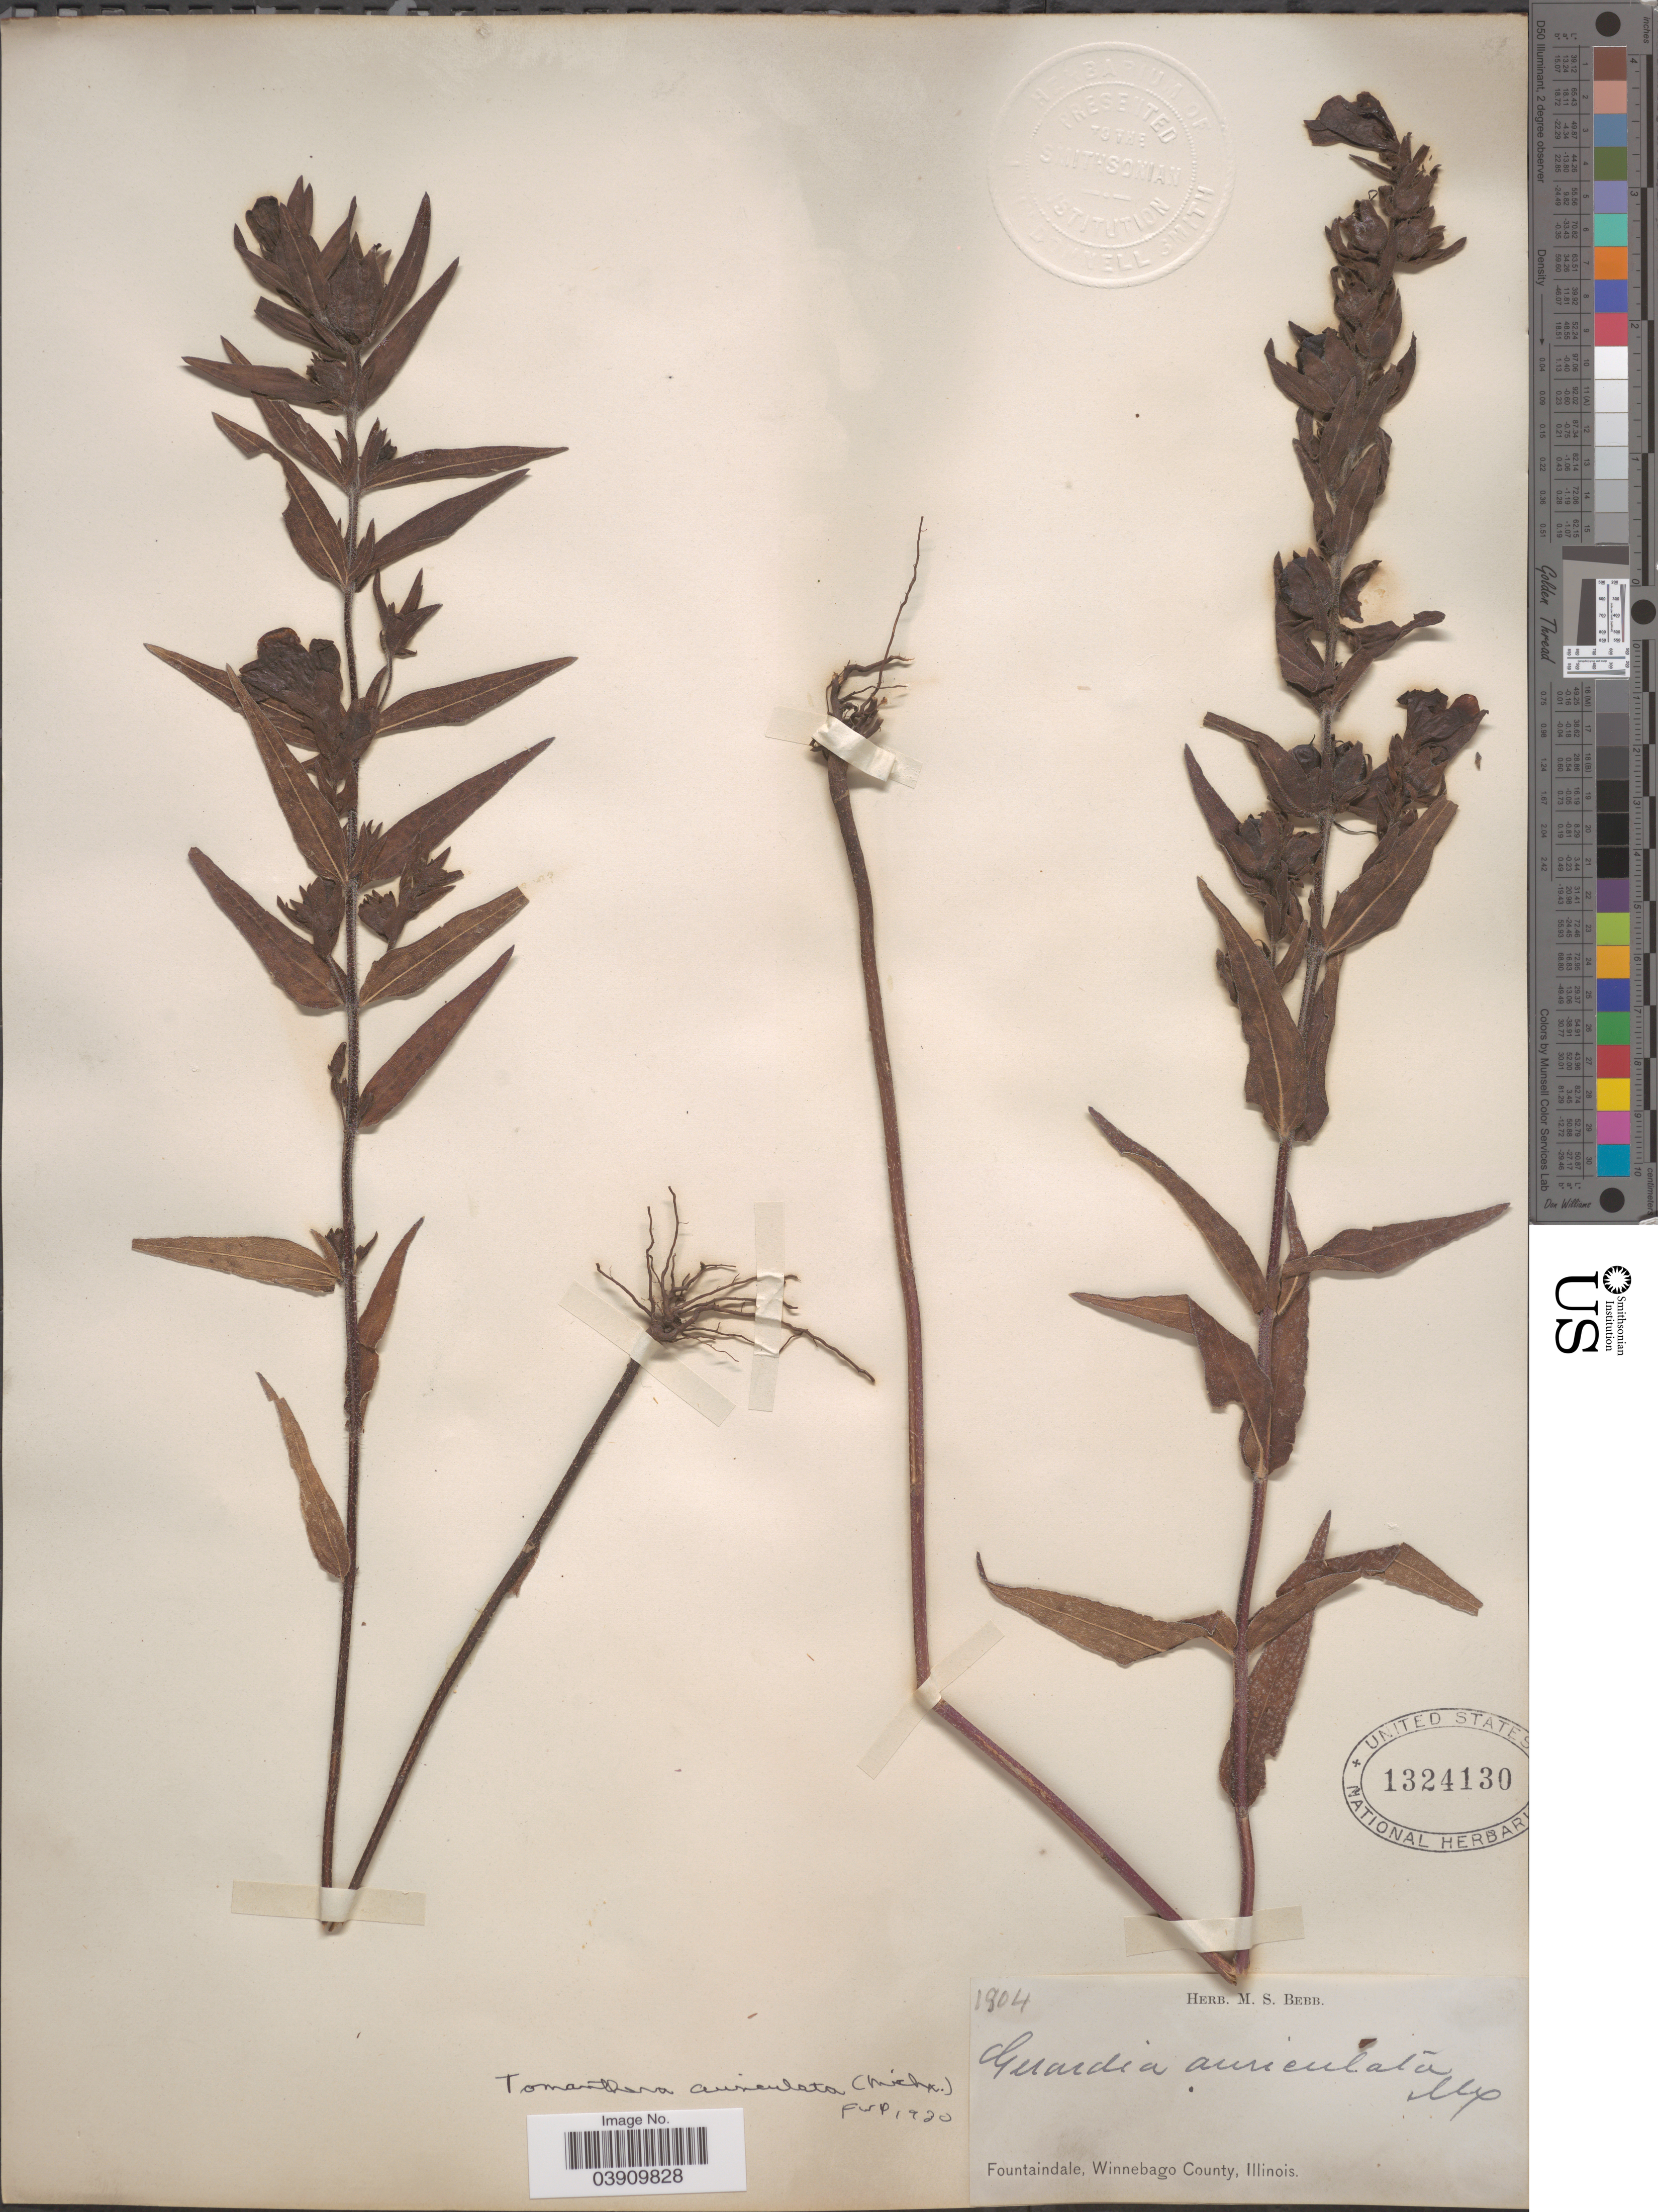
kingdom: Plantae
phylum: Tracheophyta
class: Magnoliopsida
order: Lamiales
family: Orobanchaceae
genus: Tomanthera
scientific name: Tomanthera auriculata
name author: (Michx.) Raf.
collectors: ex Herb. M. S. Bebb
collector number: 1804?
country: United States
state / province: Illinois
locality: Fountaindale, Winnebago County.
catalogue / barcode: US 1324130